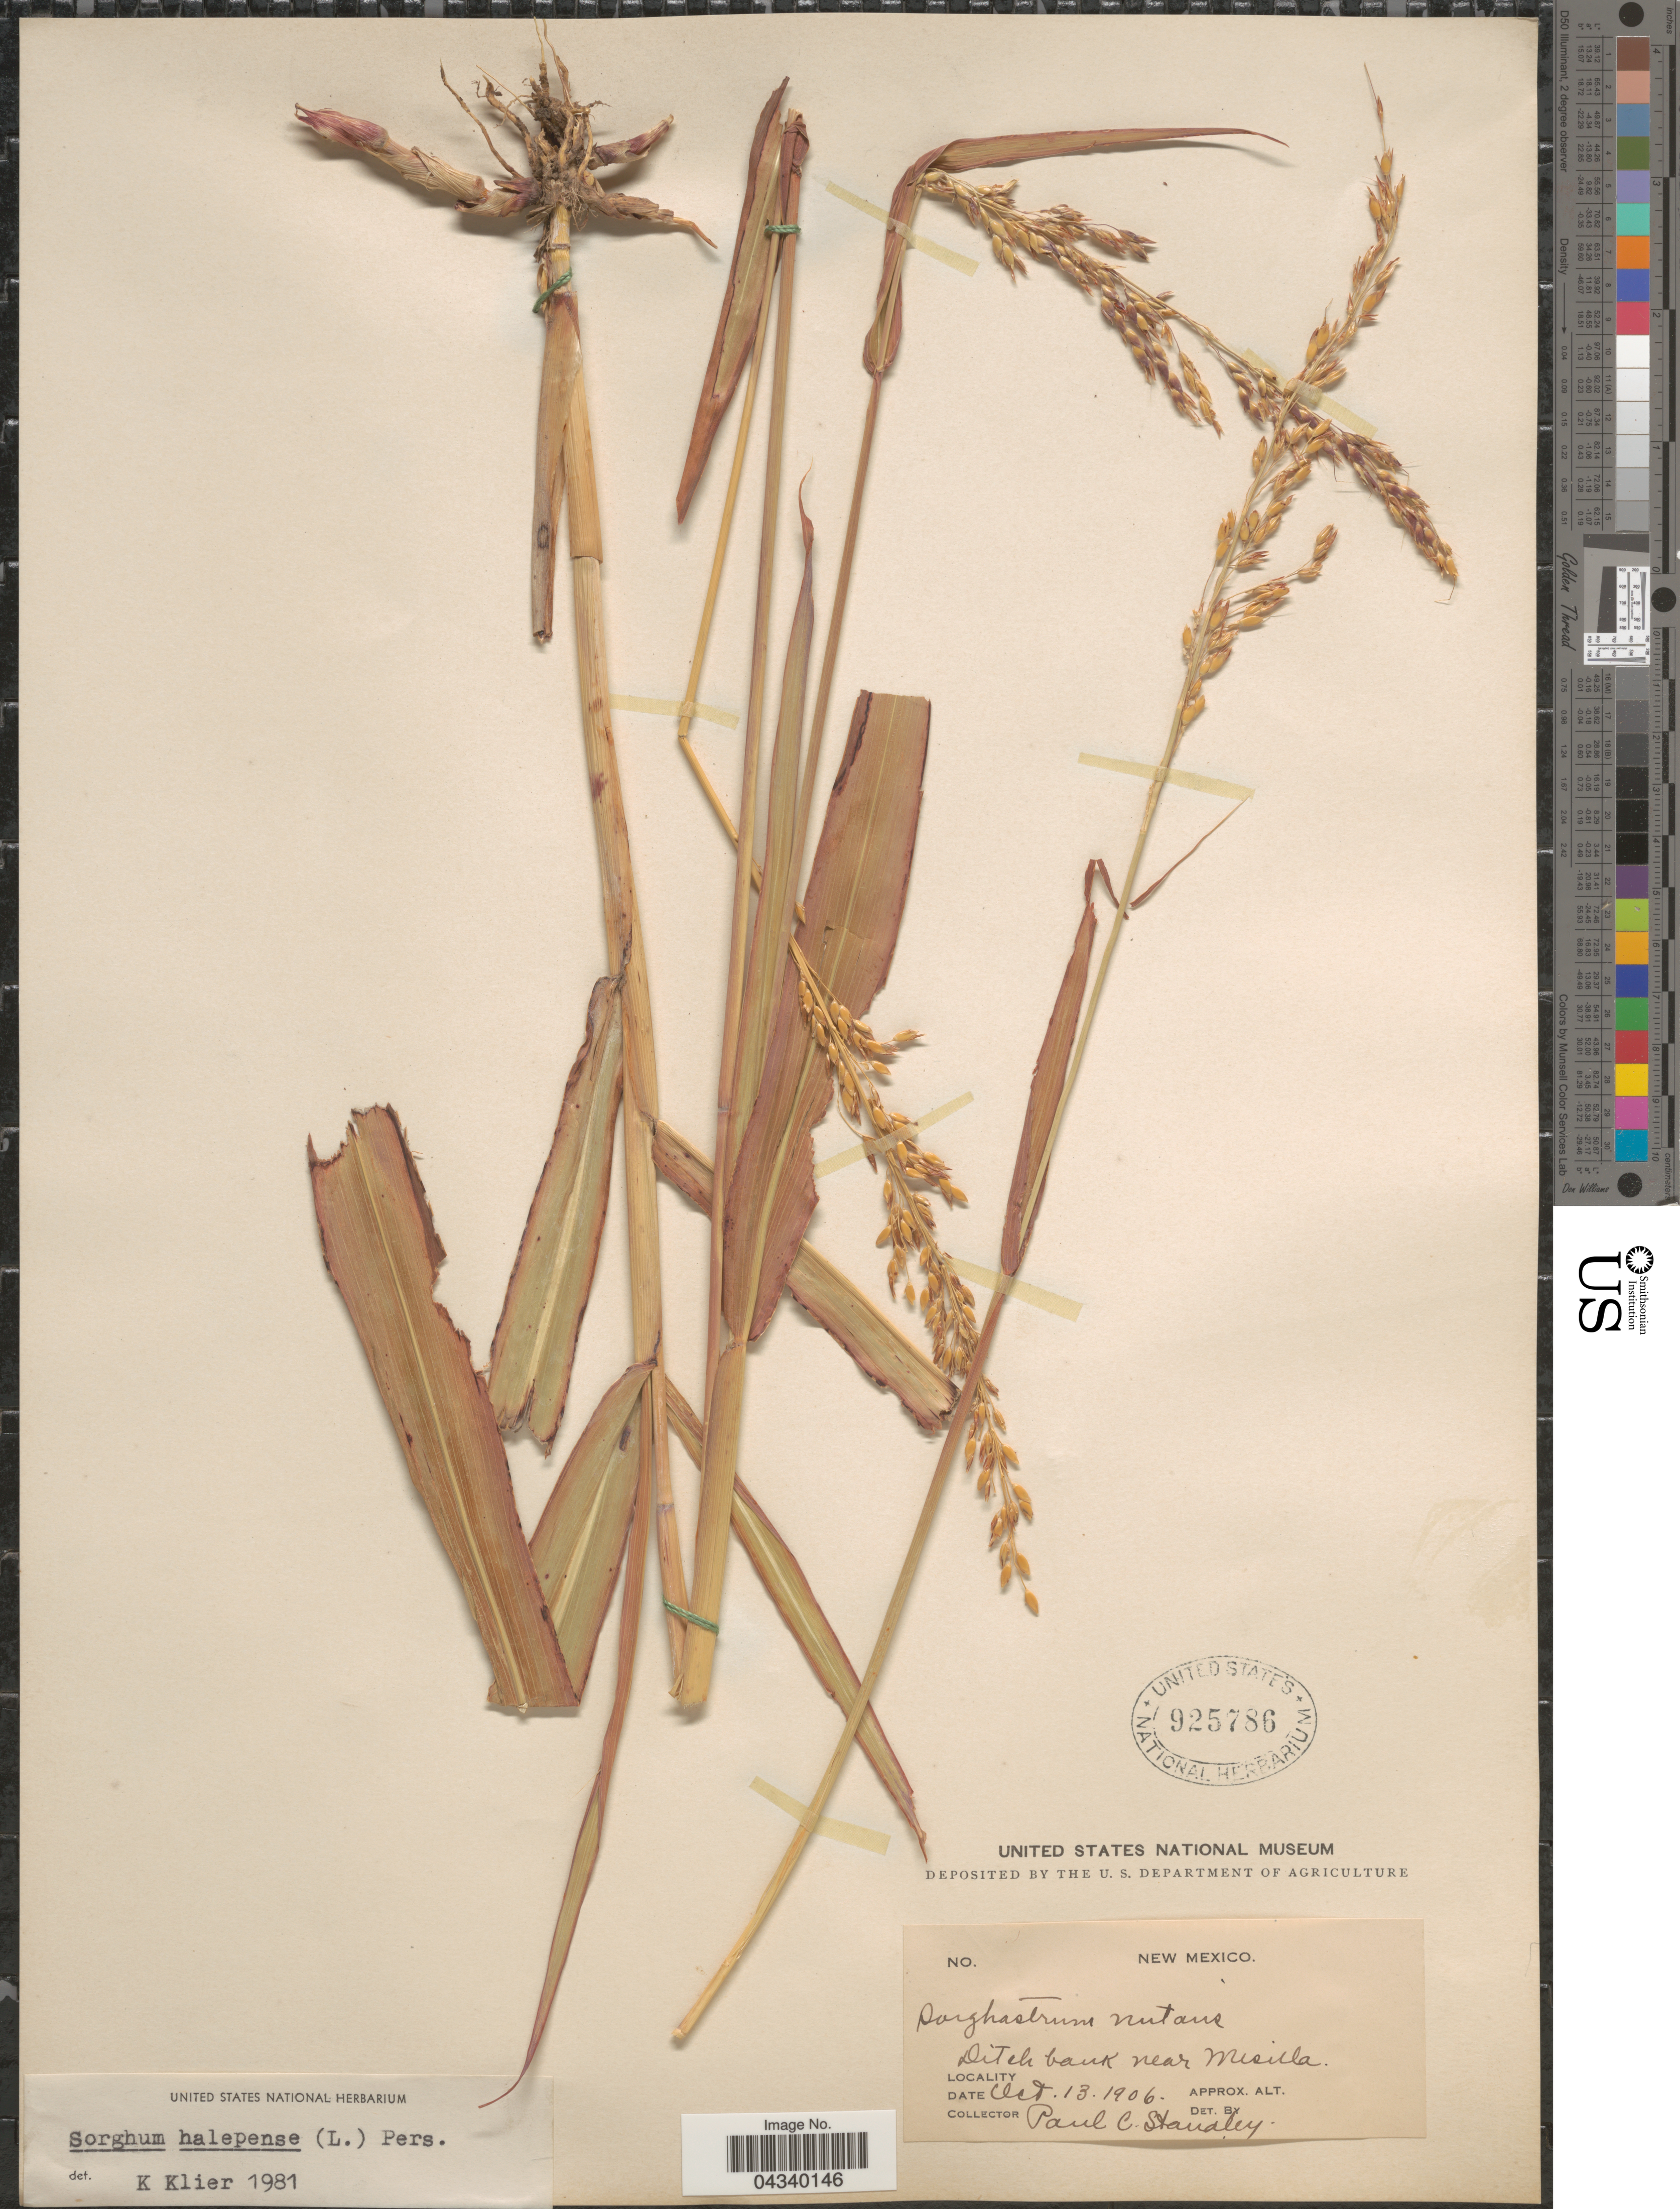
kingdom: Plantae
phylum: Tracheophyta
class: Liliopsida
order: Poales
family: Poaceae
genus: Sorghum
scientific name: Sorghum halepense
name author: (L.) Pers.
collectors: P. C. Standley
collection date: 1906-10-13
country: United States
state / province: New Mexico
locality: Ditch bank near Mesilla.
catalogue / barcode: US 925786